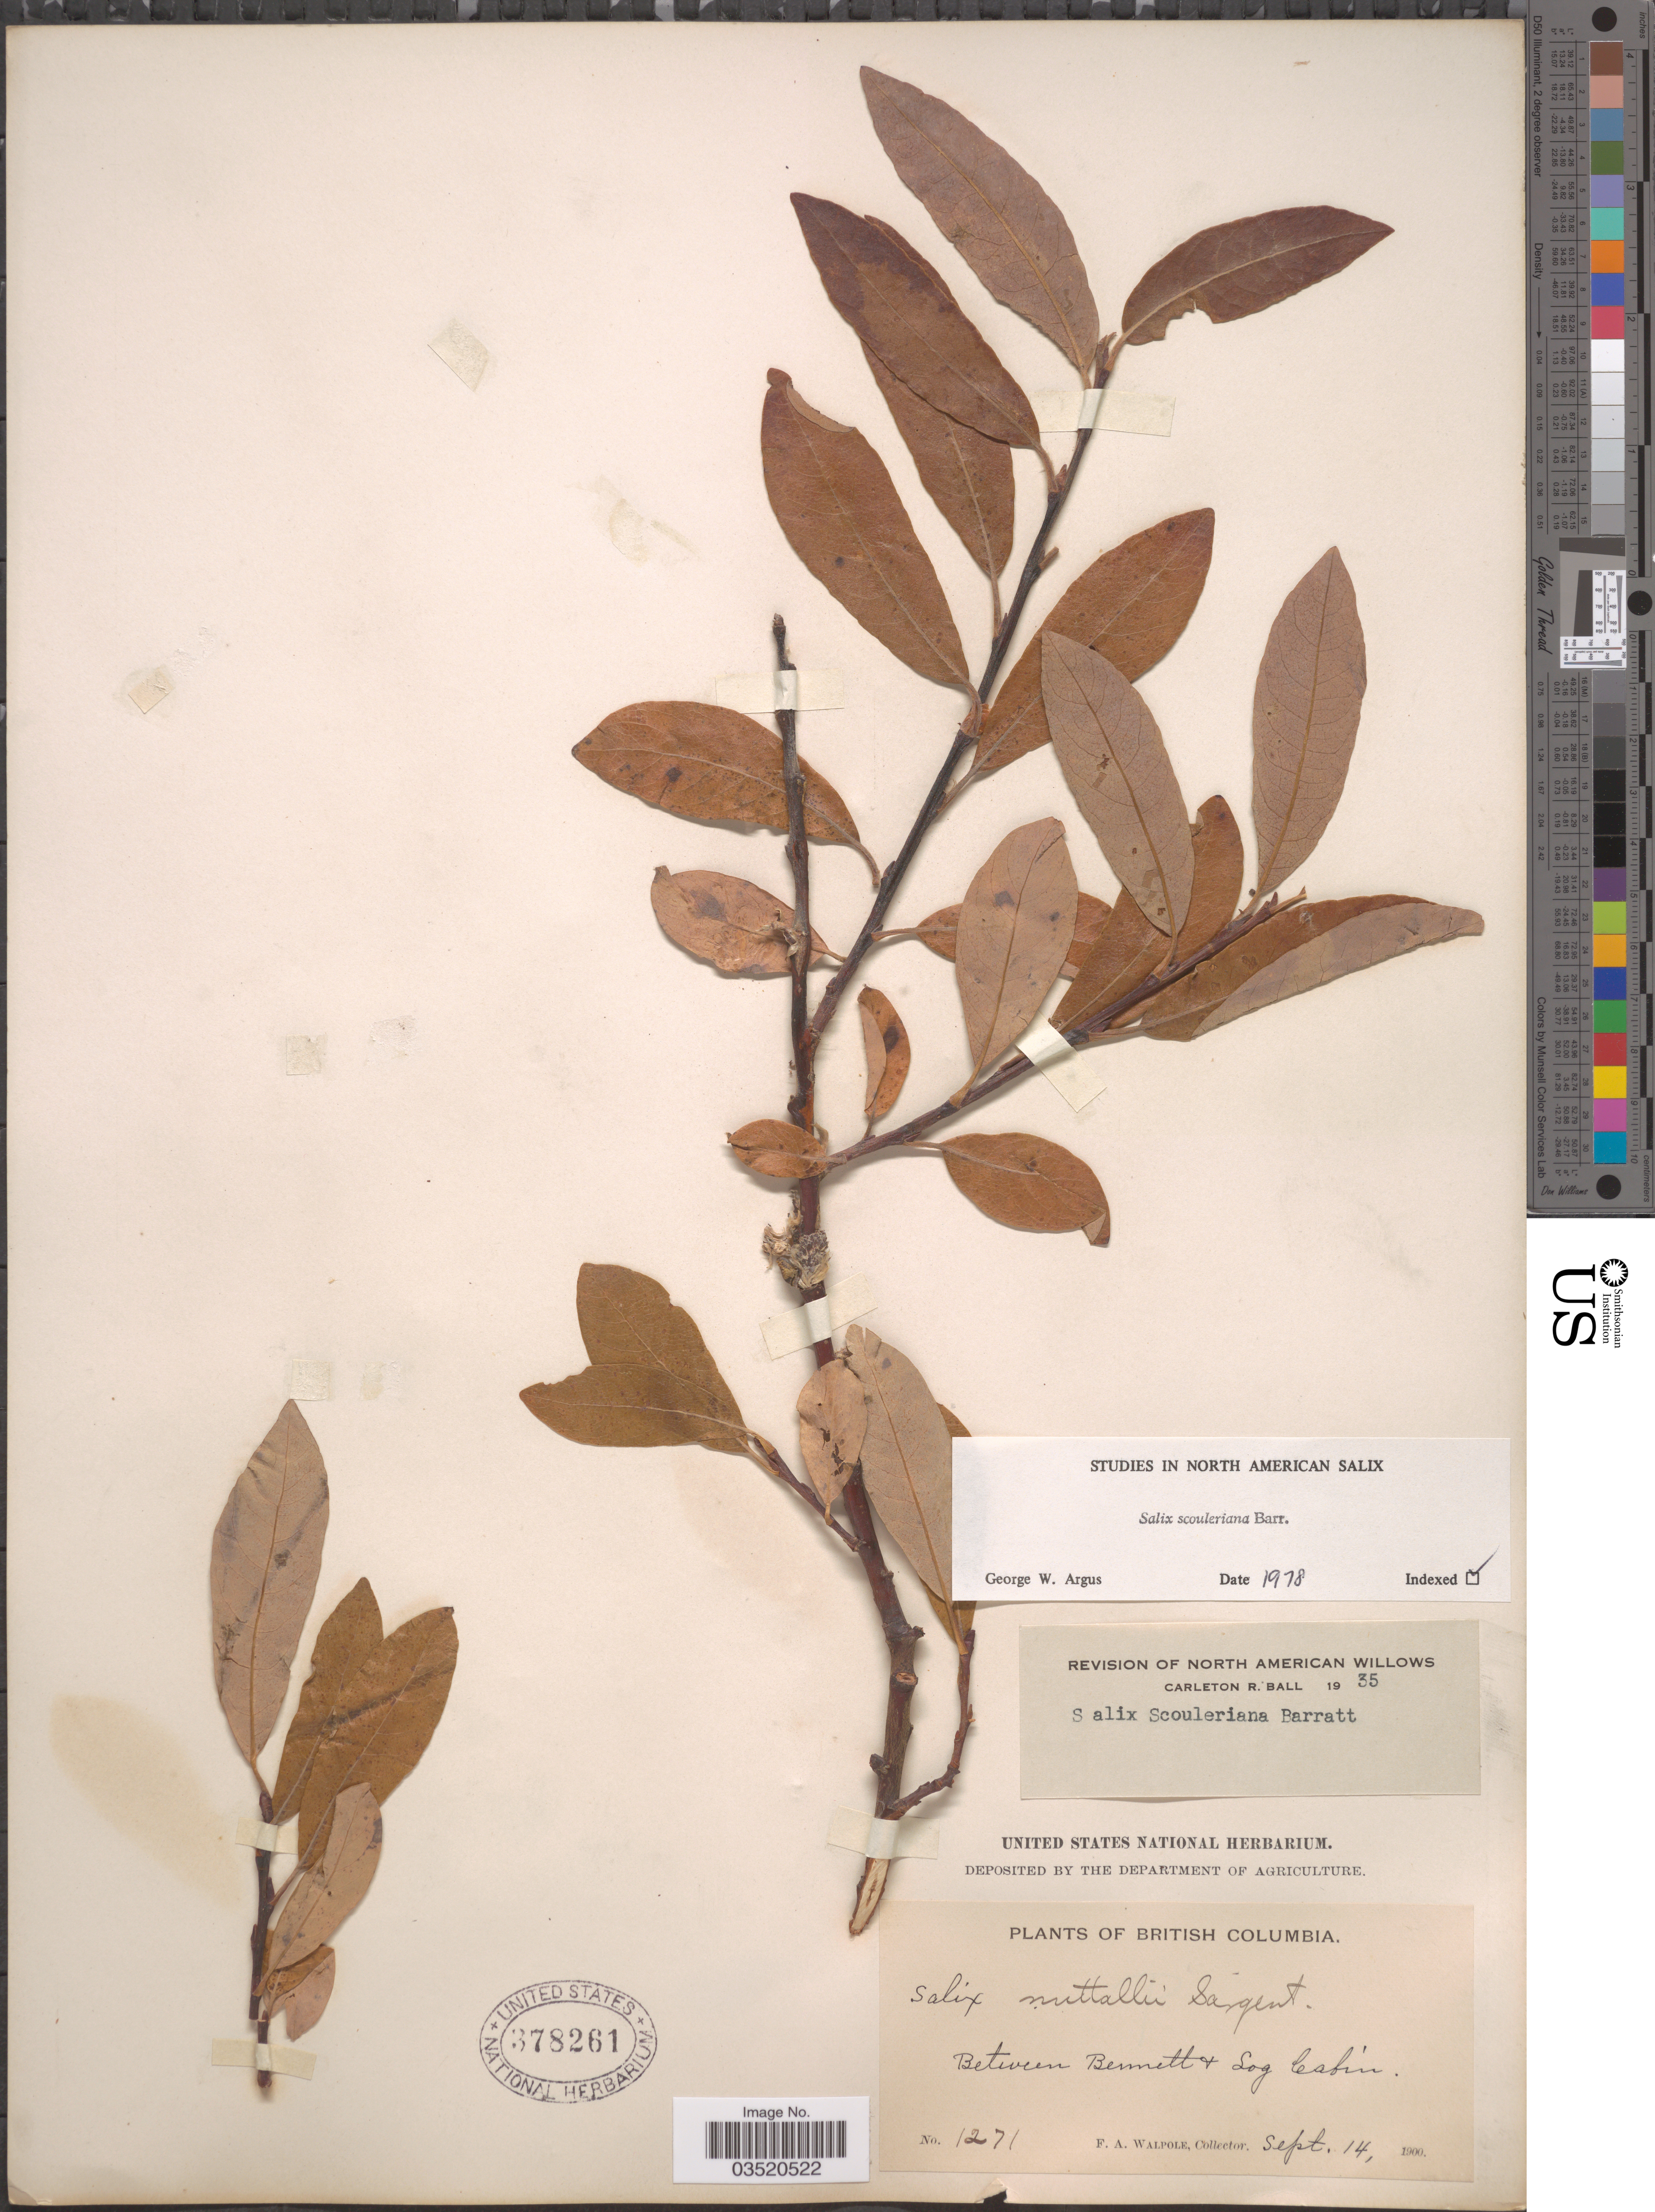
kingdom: Plantae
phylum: Tracheophyta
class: Magnoliopsida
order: Malpighiales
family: Salicaceae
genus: Salix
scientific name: Salix scouleriana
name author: Barratt ex Hook.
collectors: F. Walpole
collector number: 1271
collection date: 1900-09-14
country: Canada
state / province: British Columbia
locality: Between Bennett & Log Cabin.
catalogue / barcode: US 378261